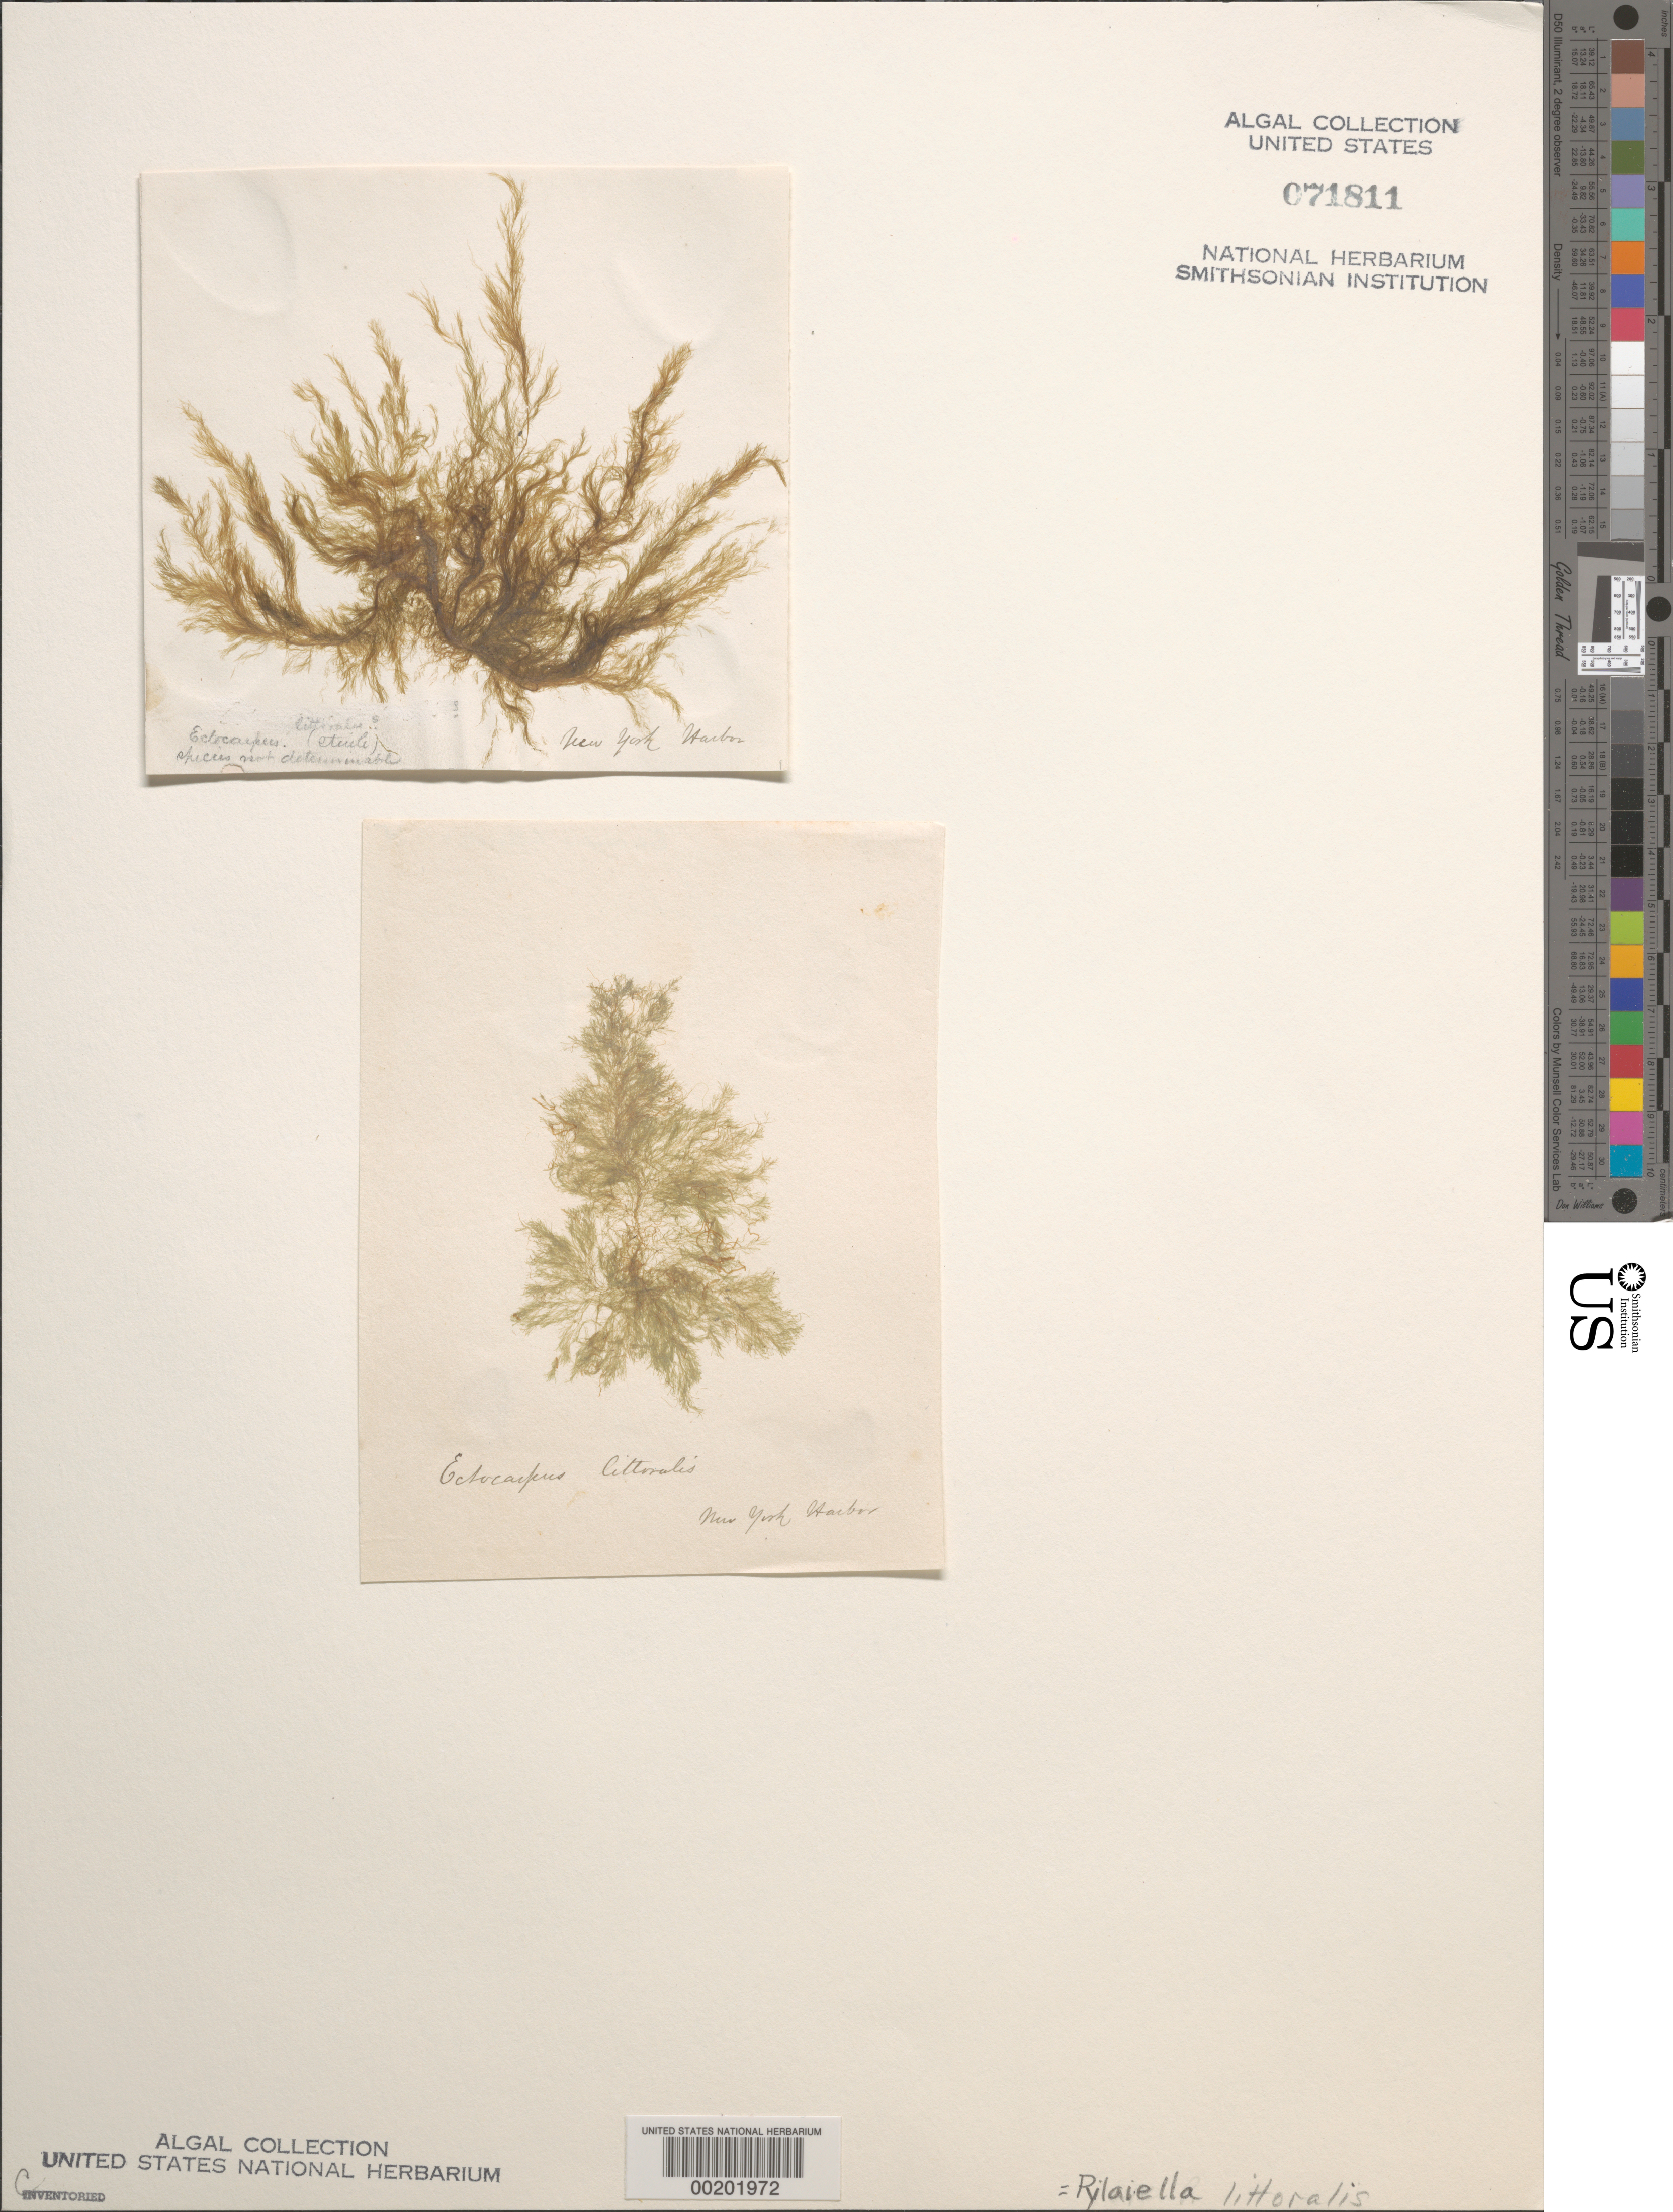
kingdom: Chromista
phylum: Ochrophyta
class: Phaeophyceae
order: Ectocarpales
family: Acinetosporaceae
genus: Pylaiella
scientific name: Pylaiella litoralis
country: United States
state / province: New York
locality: New York Harbor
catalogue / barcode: US 71811